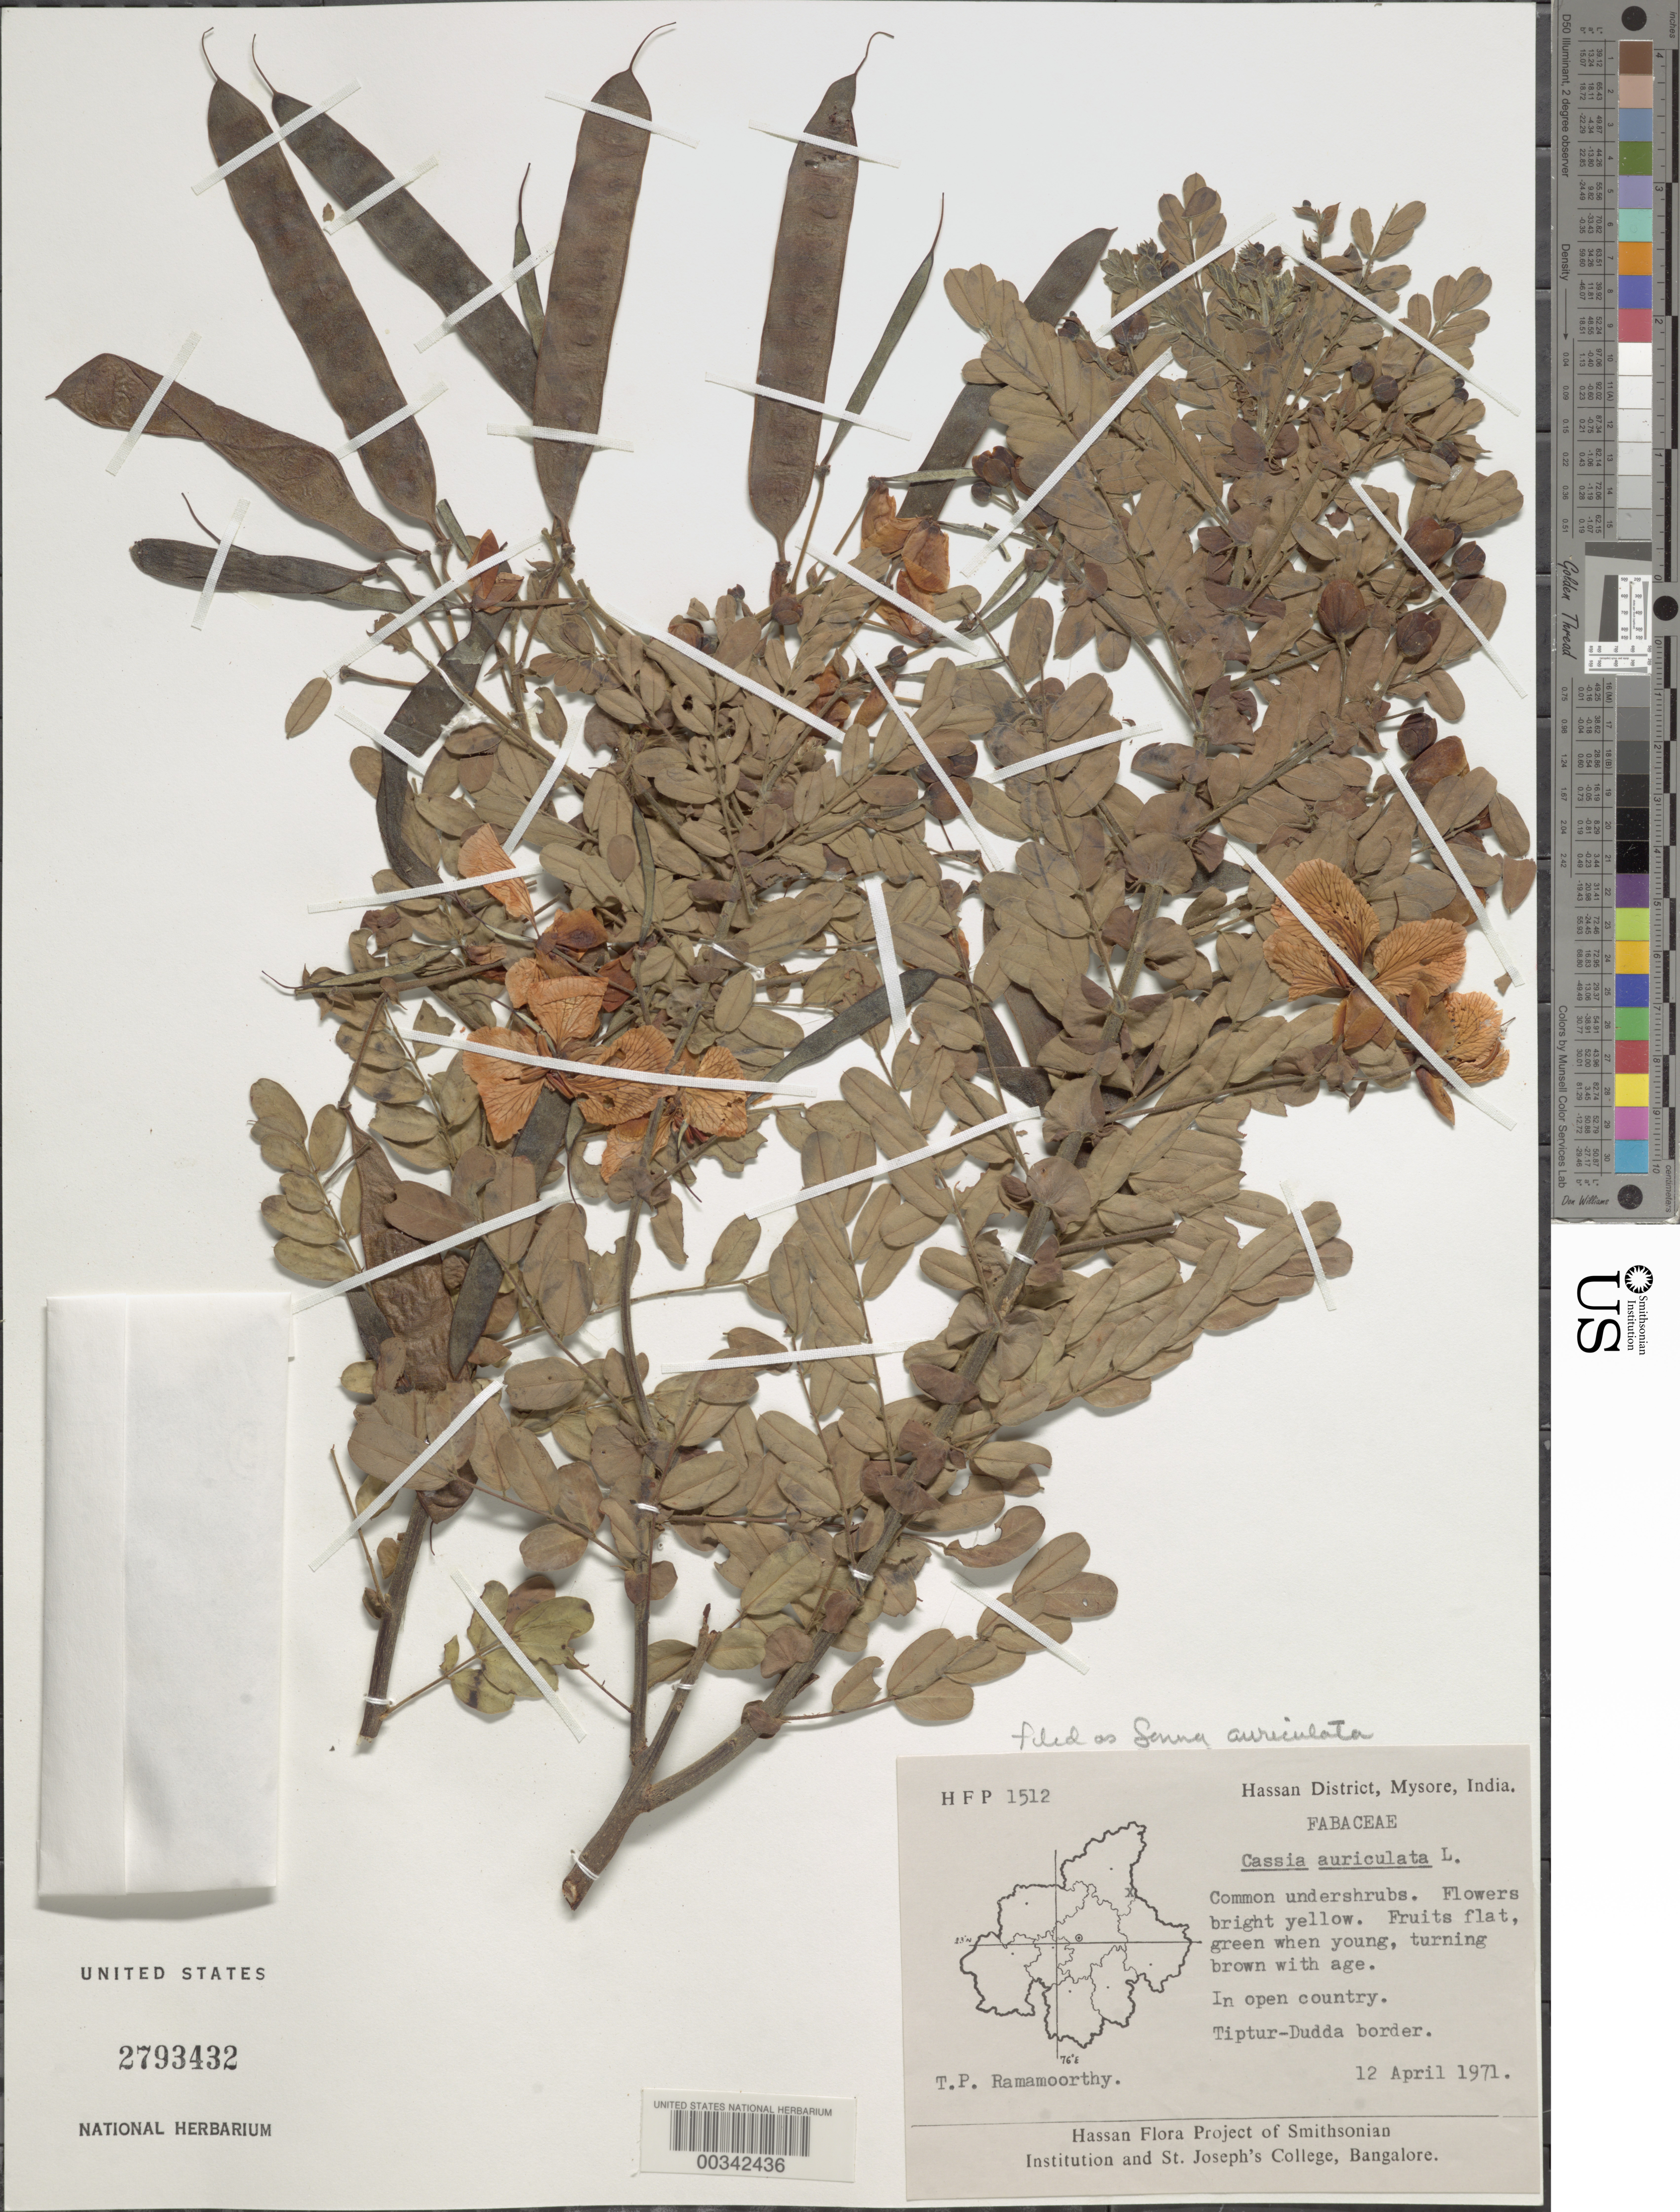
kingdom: Plantae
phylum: Tracheophyta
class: Magnoliopsida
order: Fabales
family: Fabaceae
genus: Senna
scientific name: Senna auriculata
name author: (L.) Roxb.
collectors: T. P. Ramamoorthy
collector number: Hfp 1512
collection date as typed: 12 Apr 1971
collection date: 1971-04-12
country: India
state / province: Karnataka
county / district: Hassan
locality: Tiptur-dudda border, mysore state [mysore state = karnataka.]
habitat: In open country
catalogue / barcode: US 2793432